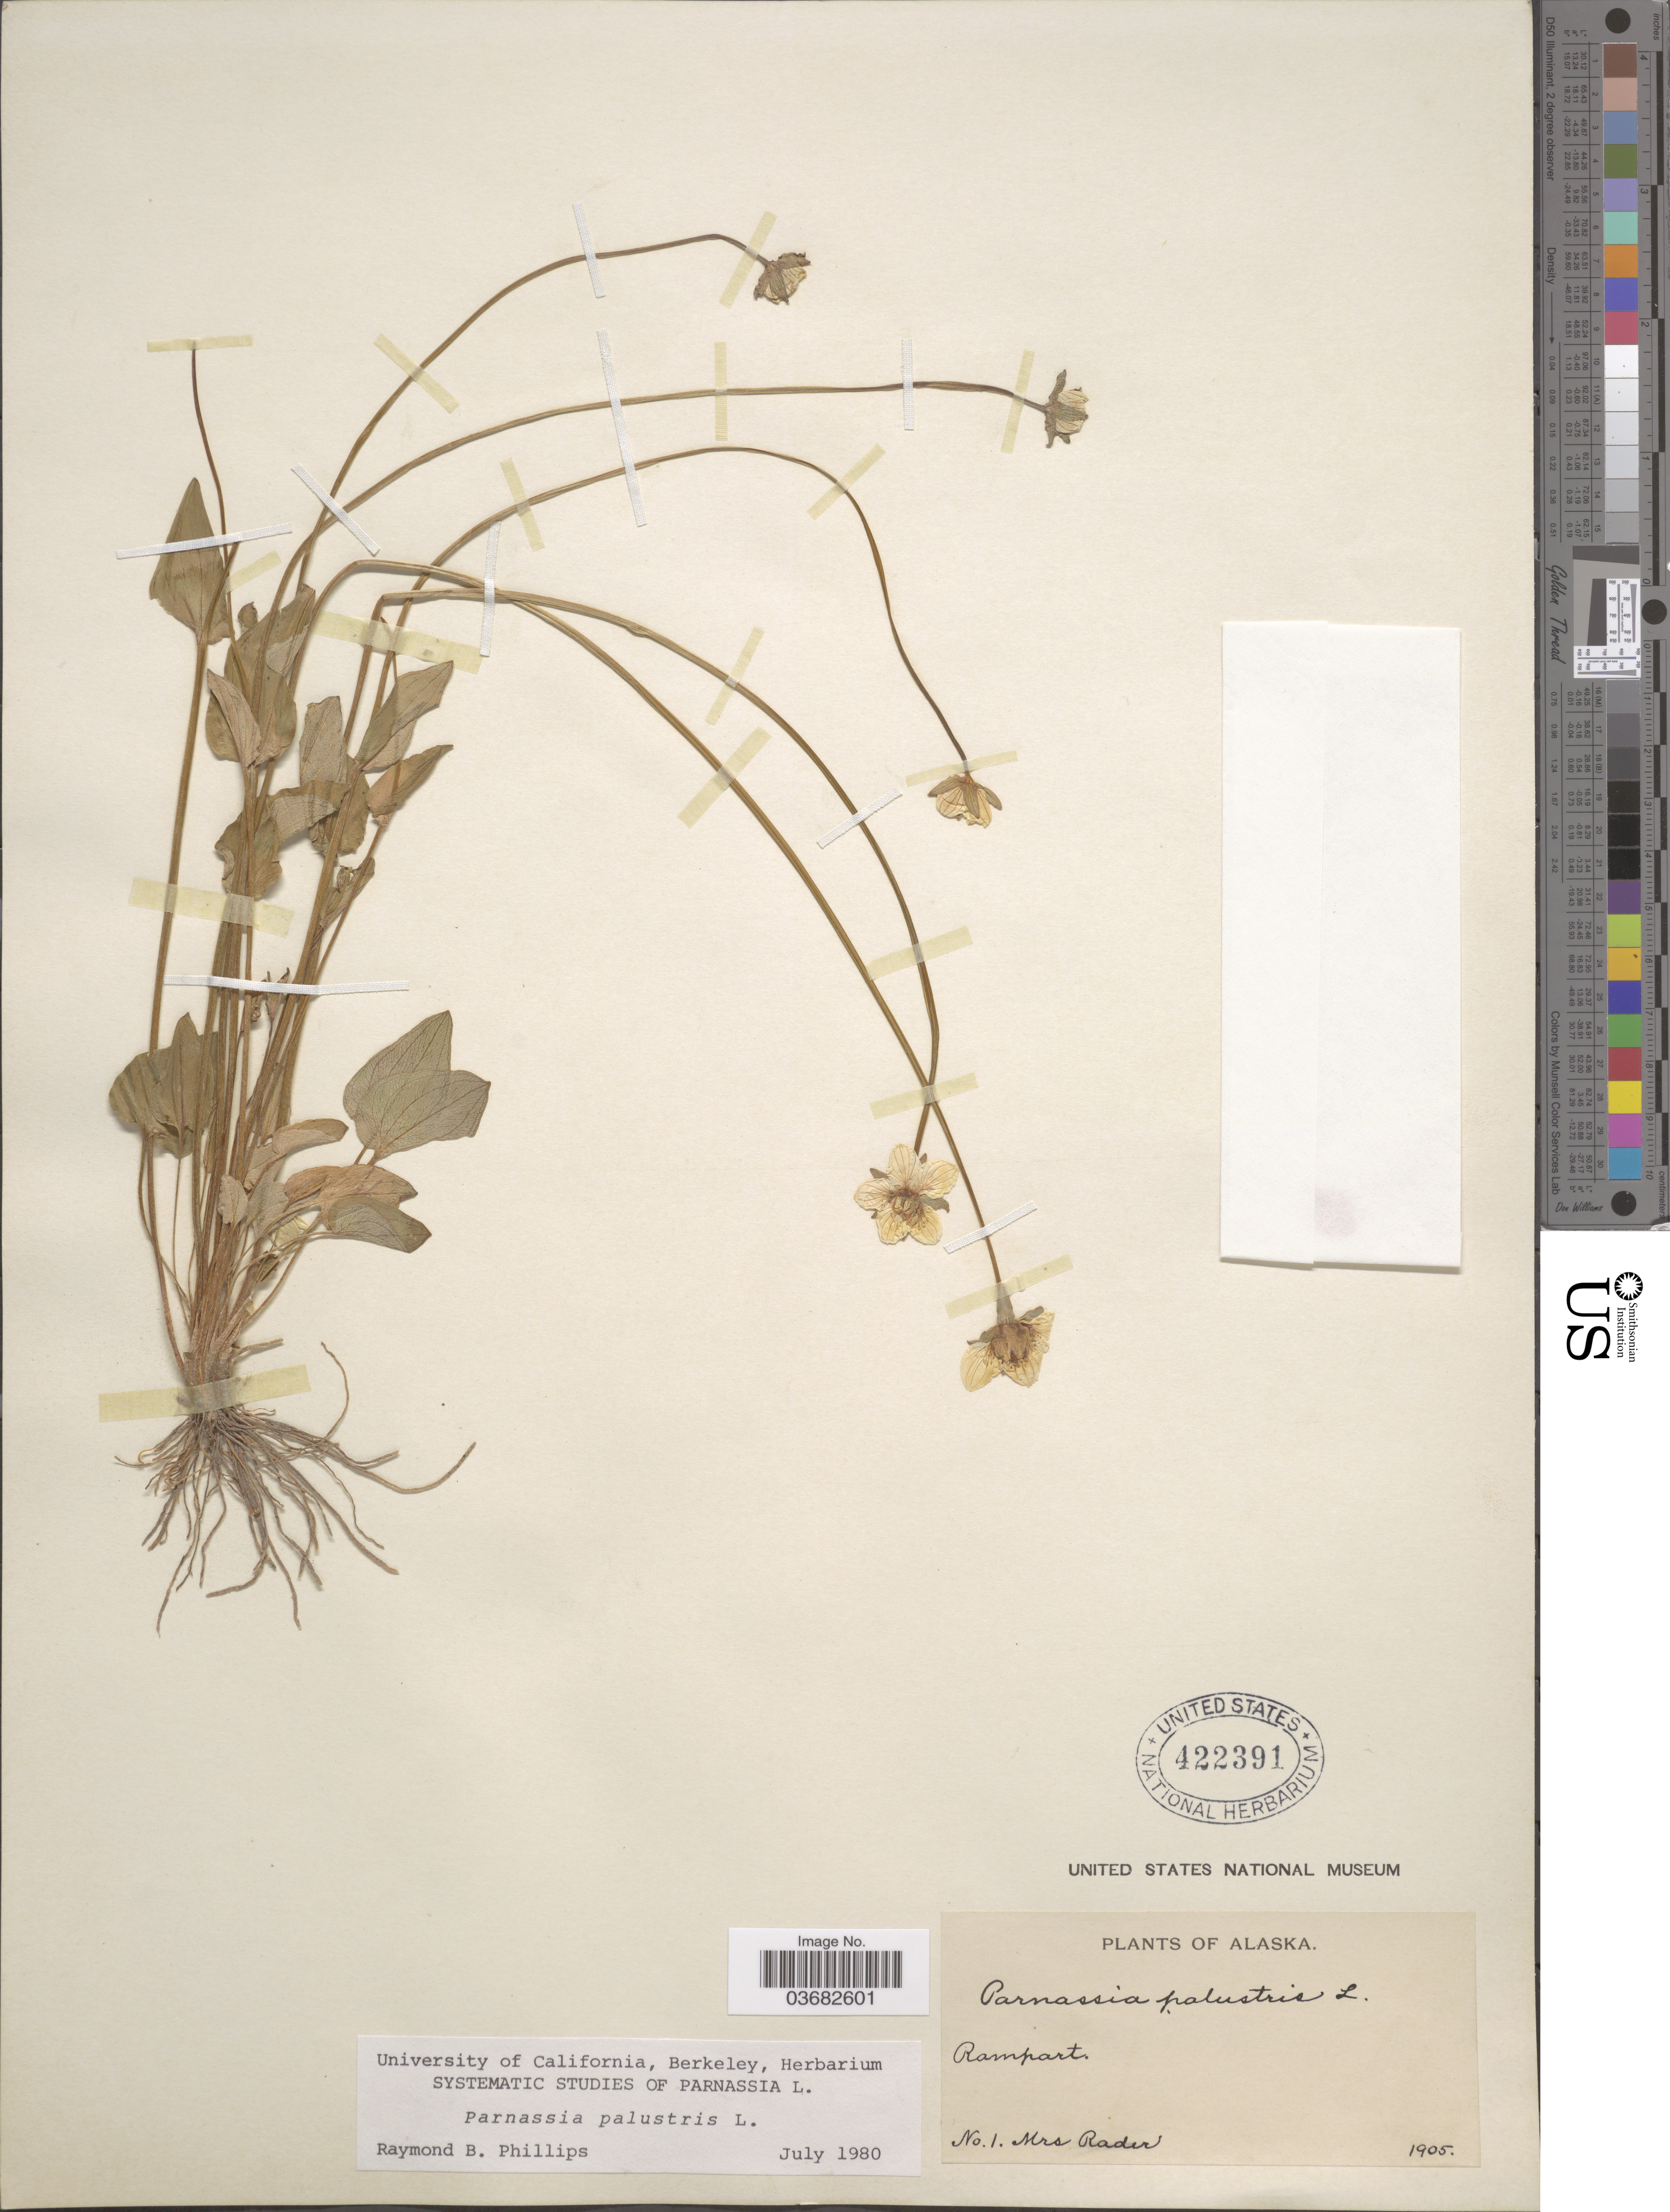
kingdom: Plantae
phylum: Tracheophyta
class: Magnoliopsida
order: Celastrales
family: Parnassiaceae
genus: Parnassia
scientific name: Parnassia palustris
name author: L.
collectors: Mrs. Rader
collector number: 1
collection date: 1905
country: United States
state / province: Alaska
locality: Rampart.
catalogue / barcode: US 422391